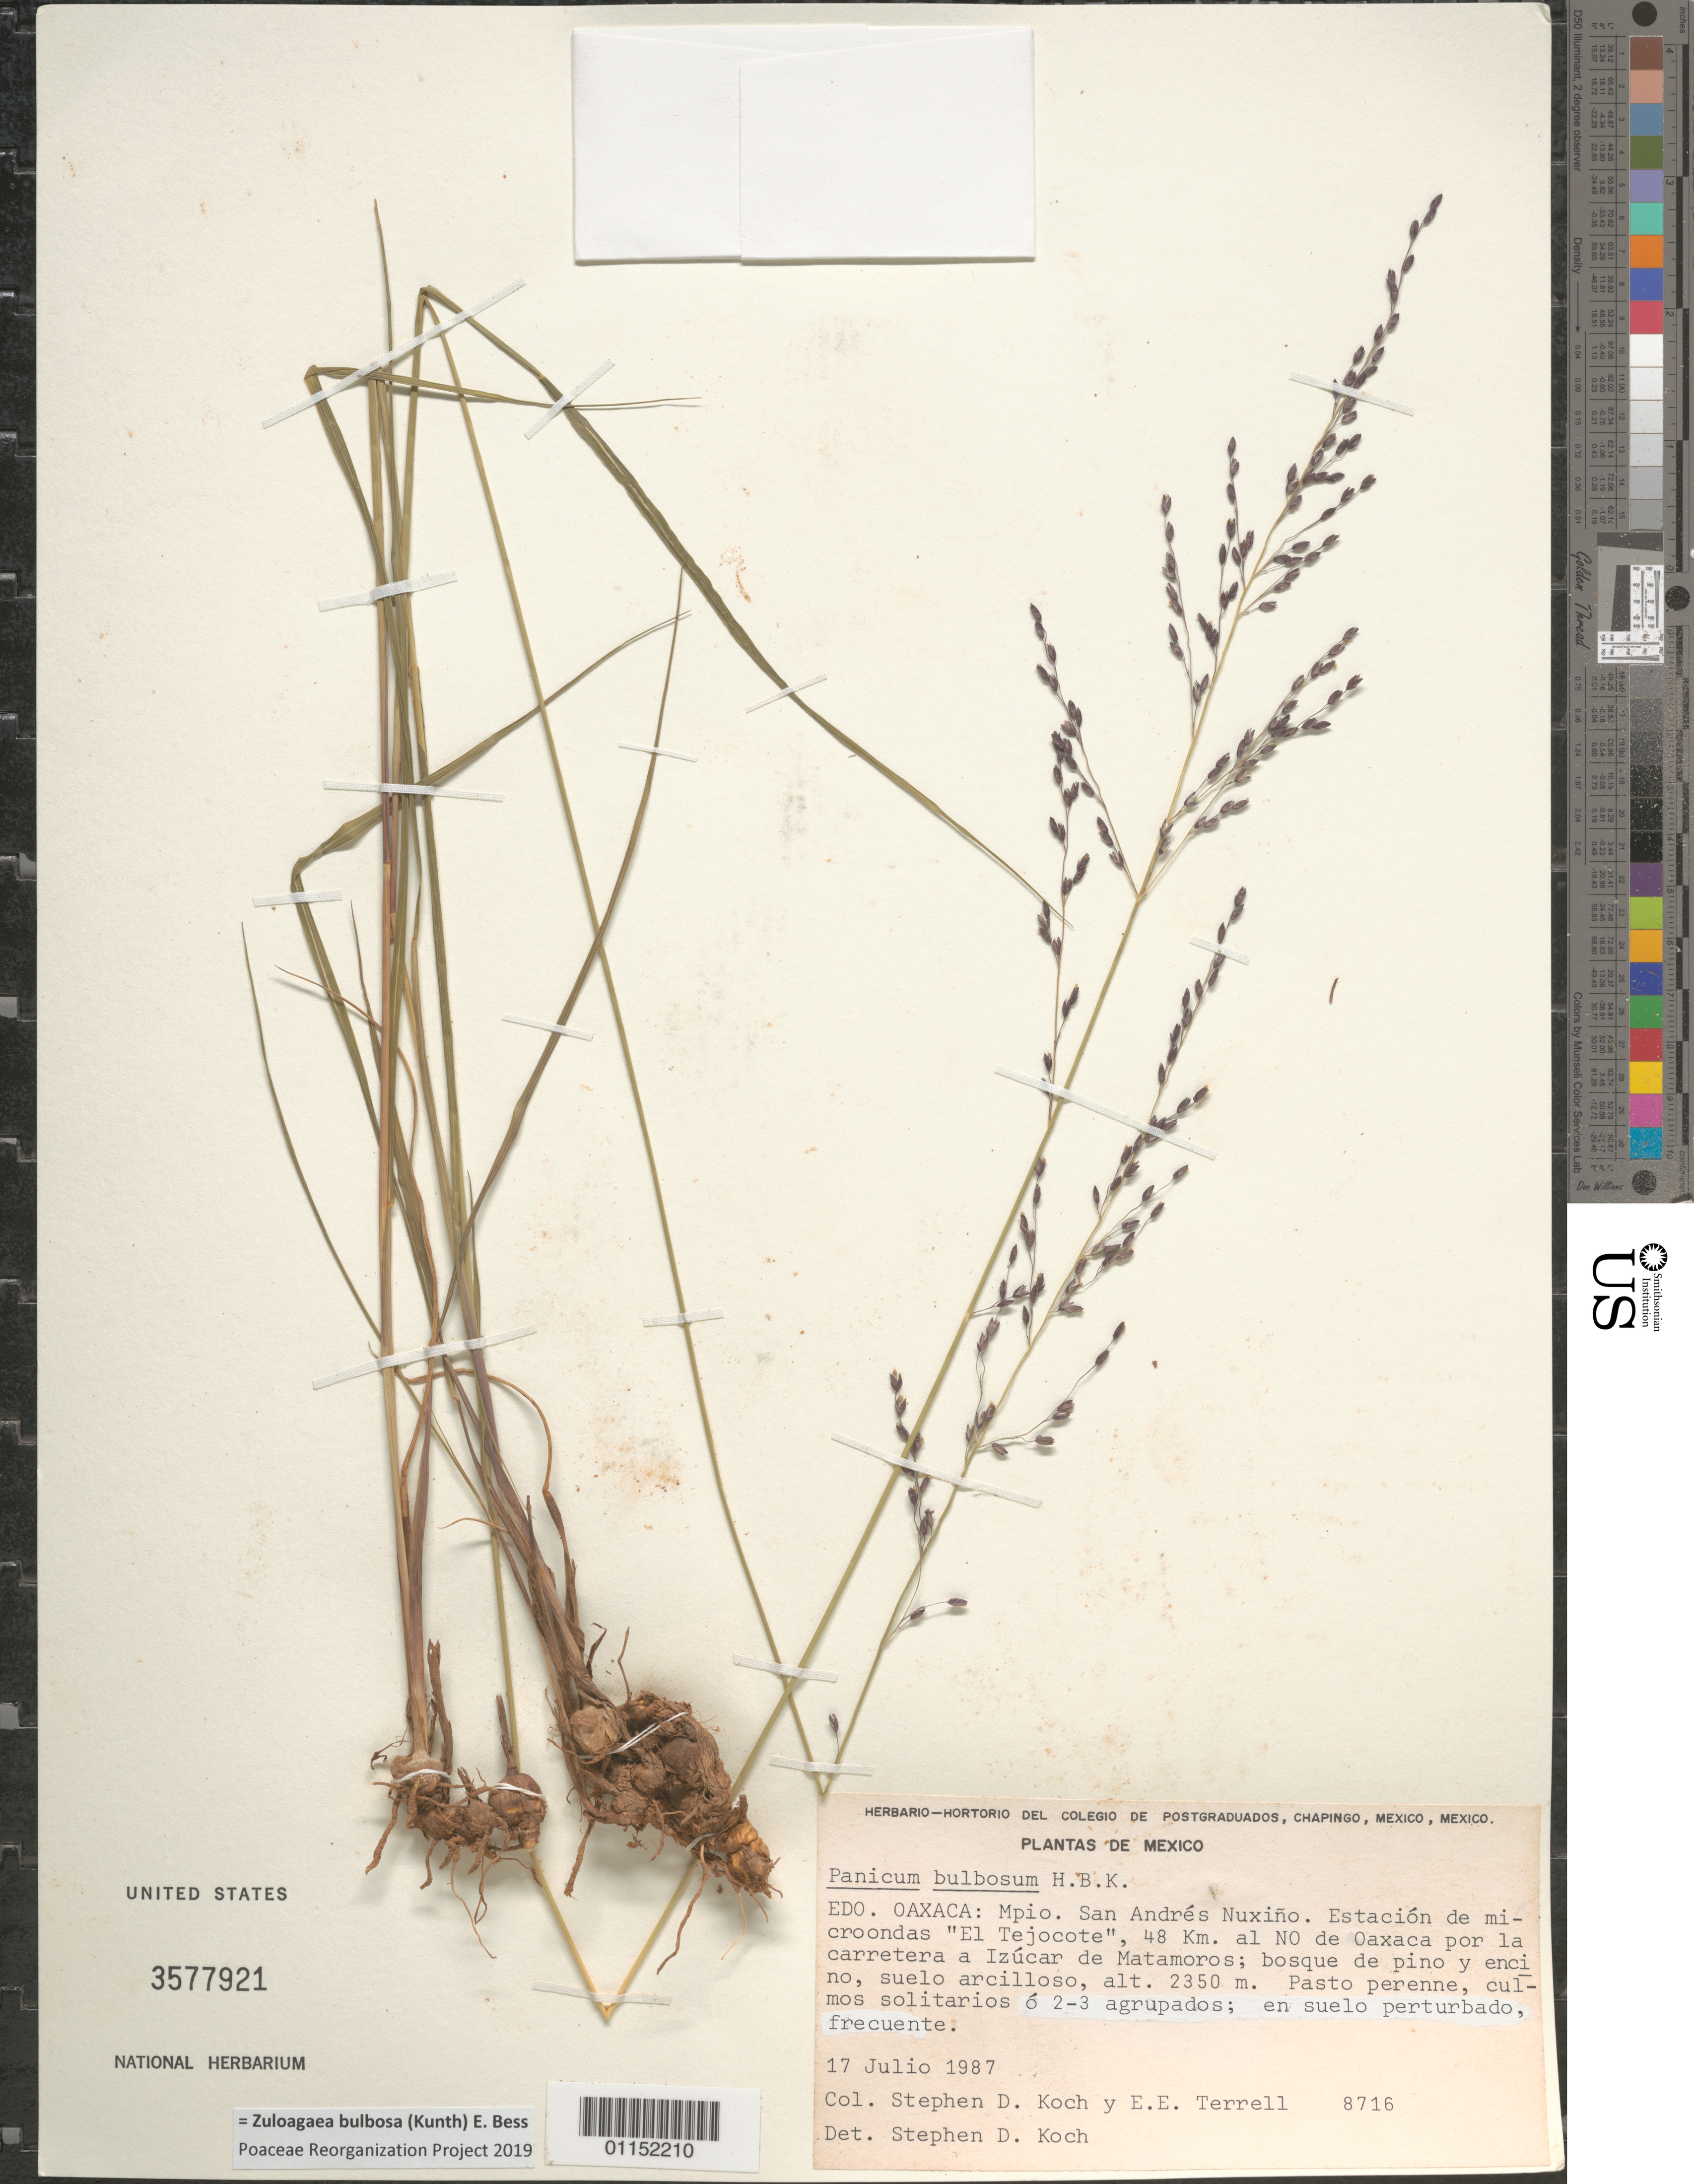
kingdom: Plantae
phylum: Tracheophyta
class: Liliopsida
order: Poales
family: Poaceae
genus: Panicum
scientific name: Panicum bulbosum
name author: Kunth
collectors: S. D. Koch & E. E. Terrell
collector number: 8716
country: Mexico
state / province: Oaxaca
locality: San Andres Nuxino, Estacion de microondas, El Tejocote, NW of Oaxaca por la carretera a Izucar de Matamoros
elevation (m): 2350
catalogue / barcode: US 3577921